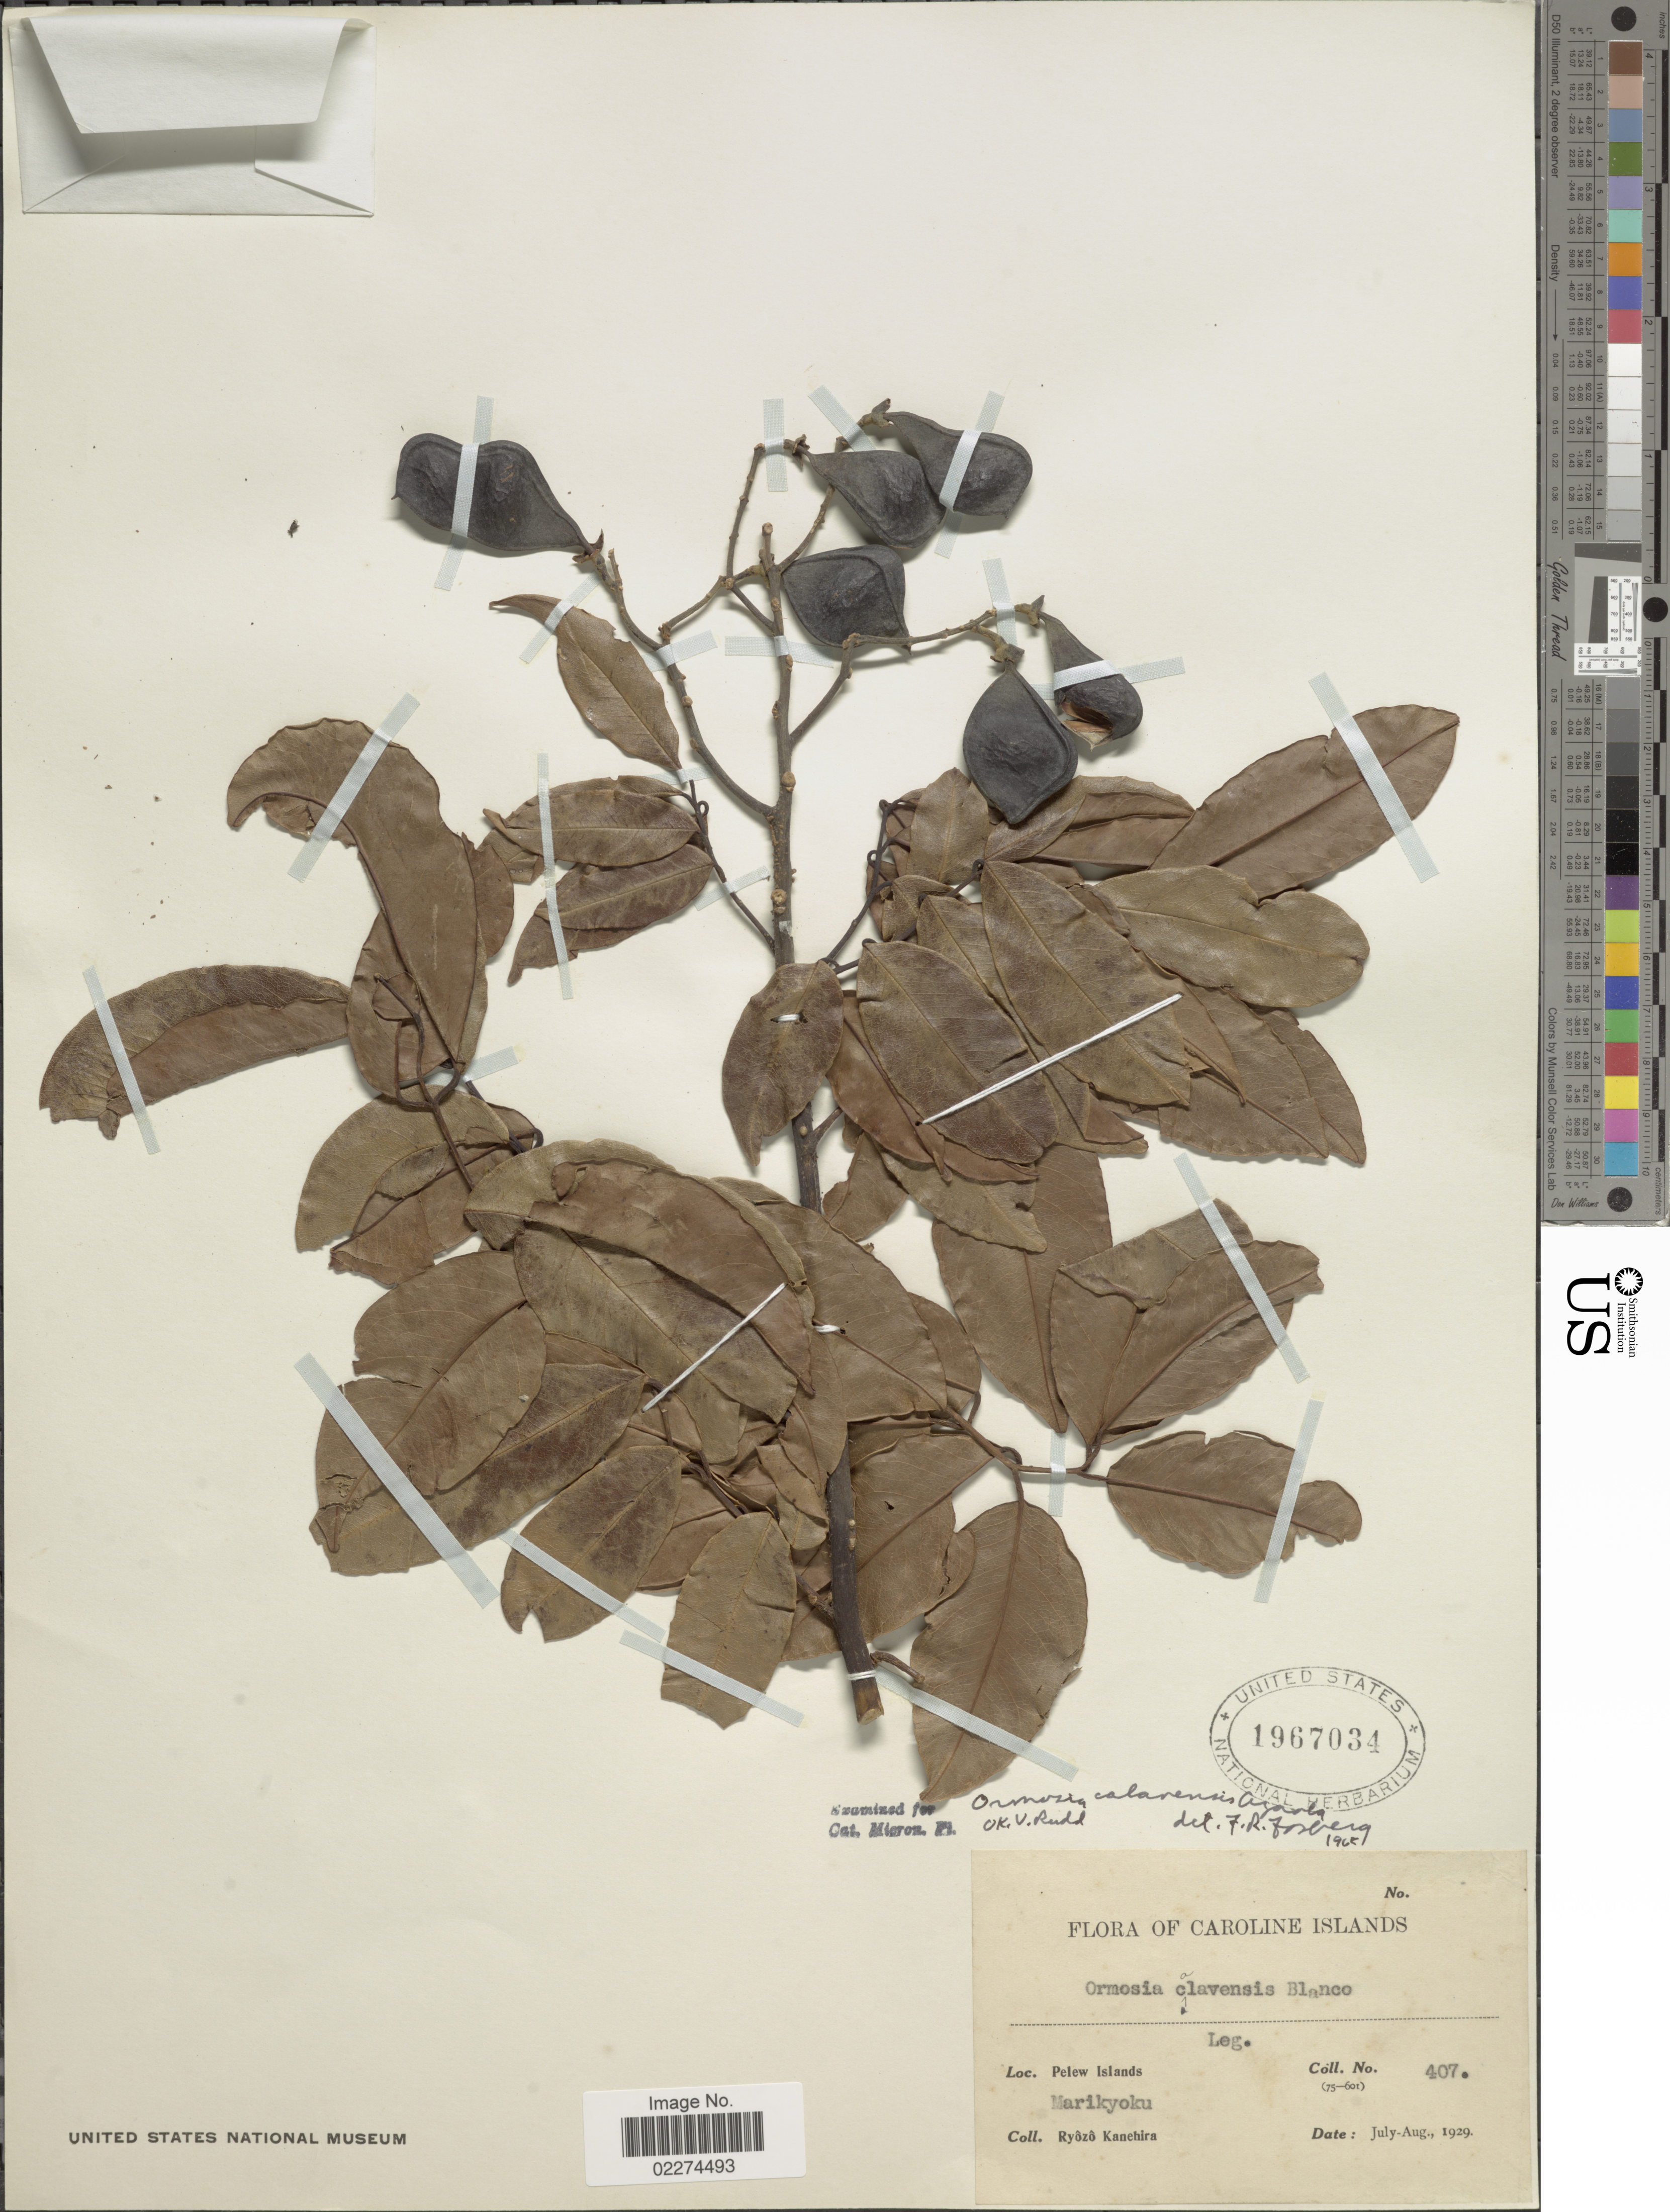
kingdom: Plantae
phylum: Tracheophyta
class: Magnoliopsida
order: Fabales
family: Fabaceae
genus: Ormosia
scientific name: Ormosia calavensis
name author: Azaola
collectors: R. Kanehira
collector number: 407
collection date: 1929-07/1929-08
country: Palau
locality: Caroline Islands, Pelew Islands, Marikyoku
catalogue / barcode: US 1967034